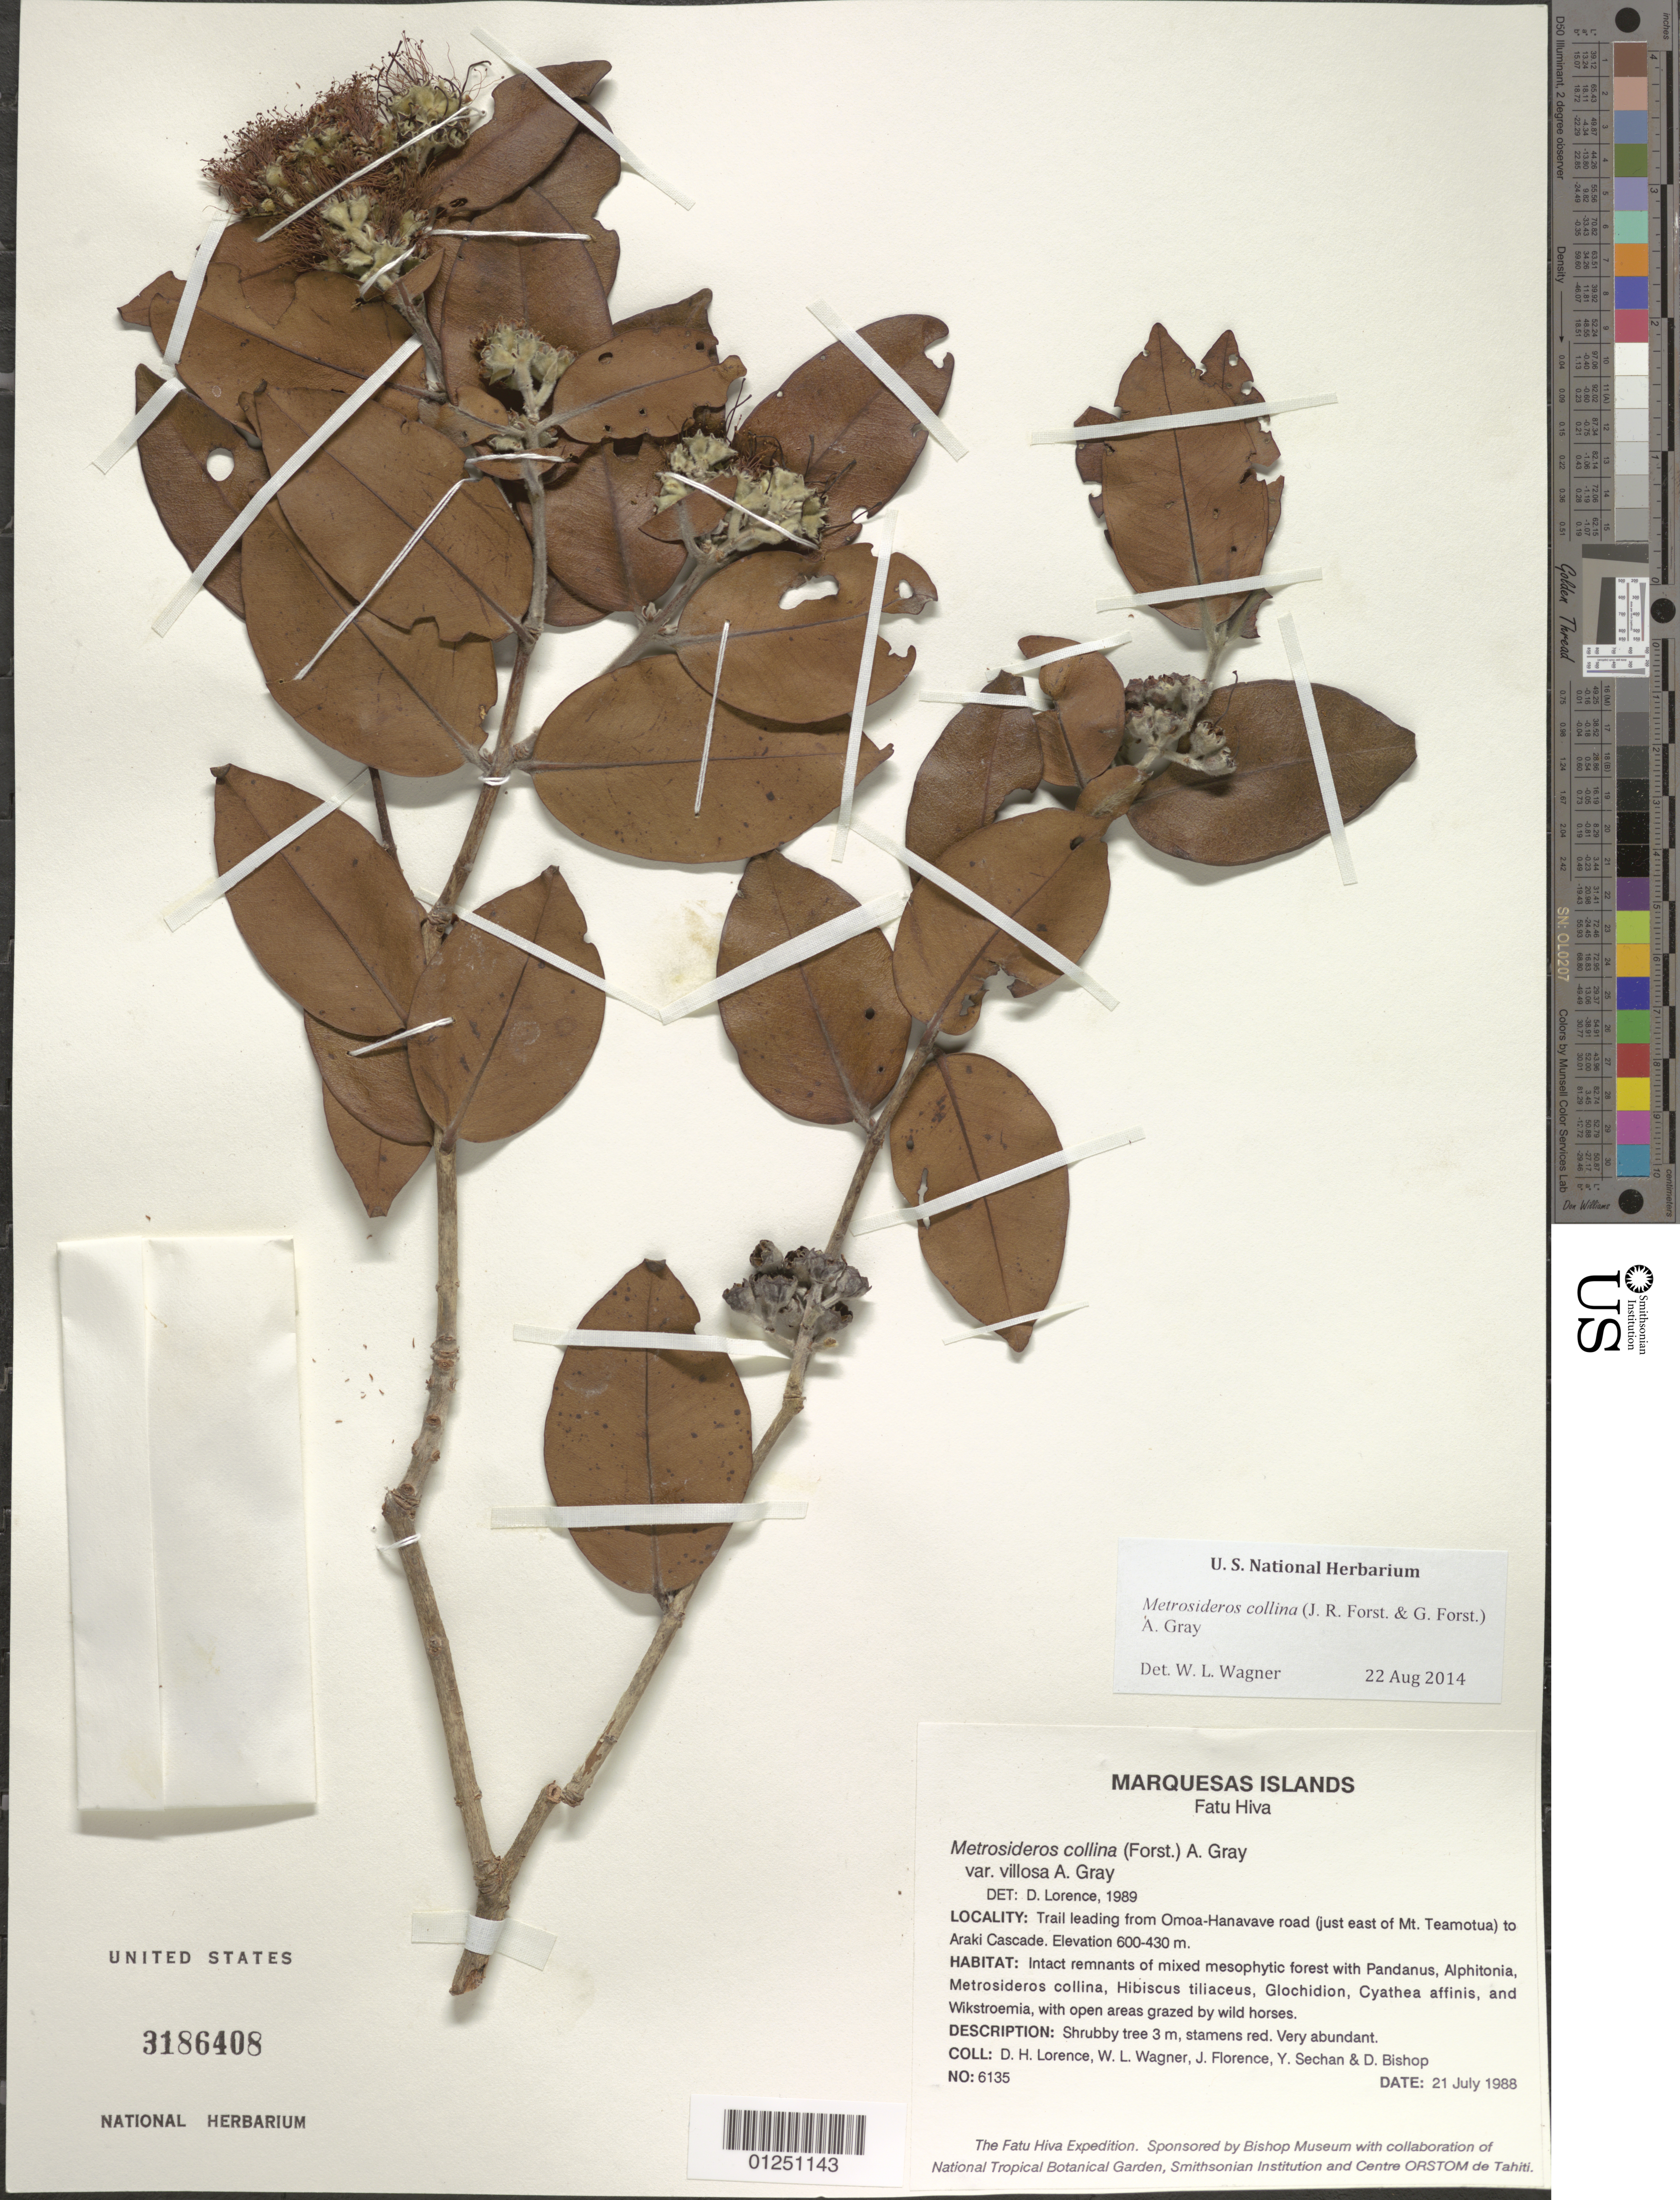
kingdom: Plantae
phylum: Tracheophyta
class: Magnoliopsida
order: Myrtales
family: Myrtaceae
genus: Metrosideros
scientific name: Metrosideros collina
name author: (J.R. Forst. & G. Forst.) A. Gray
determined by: Lorence, David H., (PTBG), National Tropical Botanical Garden (UNITED STATES)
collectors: D. Lorence, W. L. Wagner, J. Florence, Y. Sechan & D. Bishop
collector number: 6135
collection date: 1988-07-21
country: French Polynesia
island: Fatu Hiva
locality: Trail leading from 'Omo'a-Hanavave road (just E of Mt. Teamotua) to Araki Cascade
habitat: Intact remnants of mixed mesophytic forest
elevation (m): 430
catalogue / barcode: US 3186408